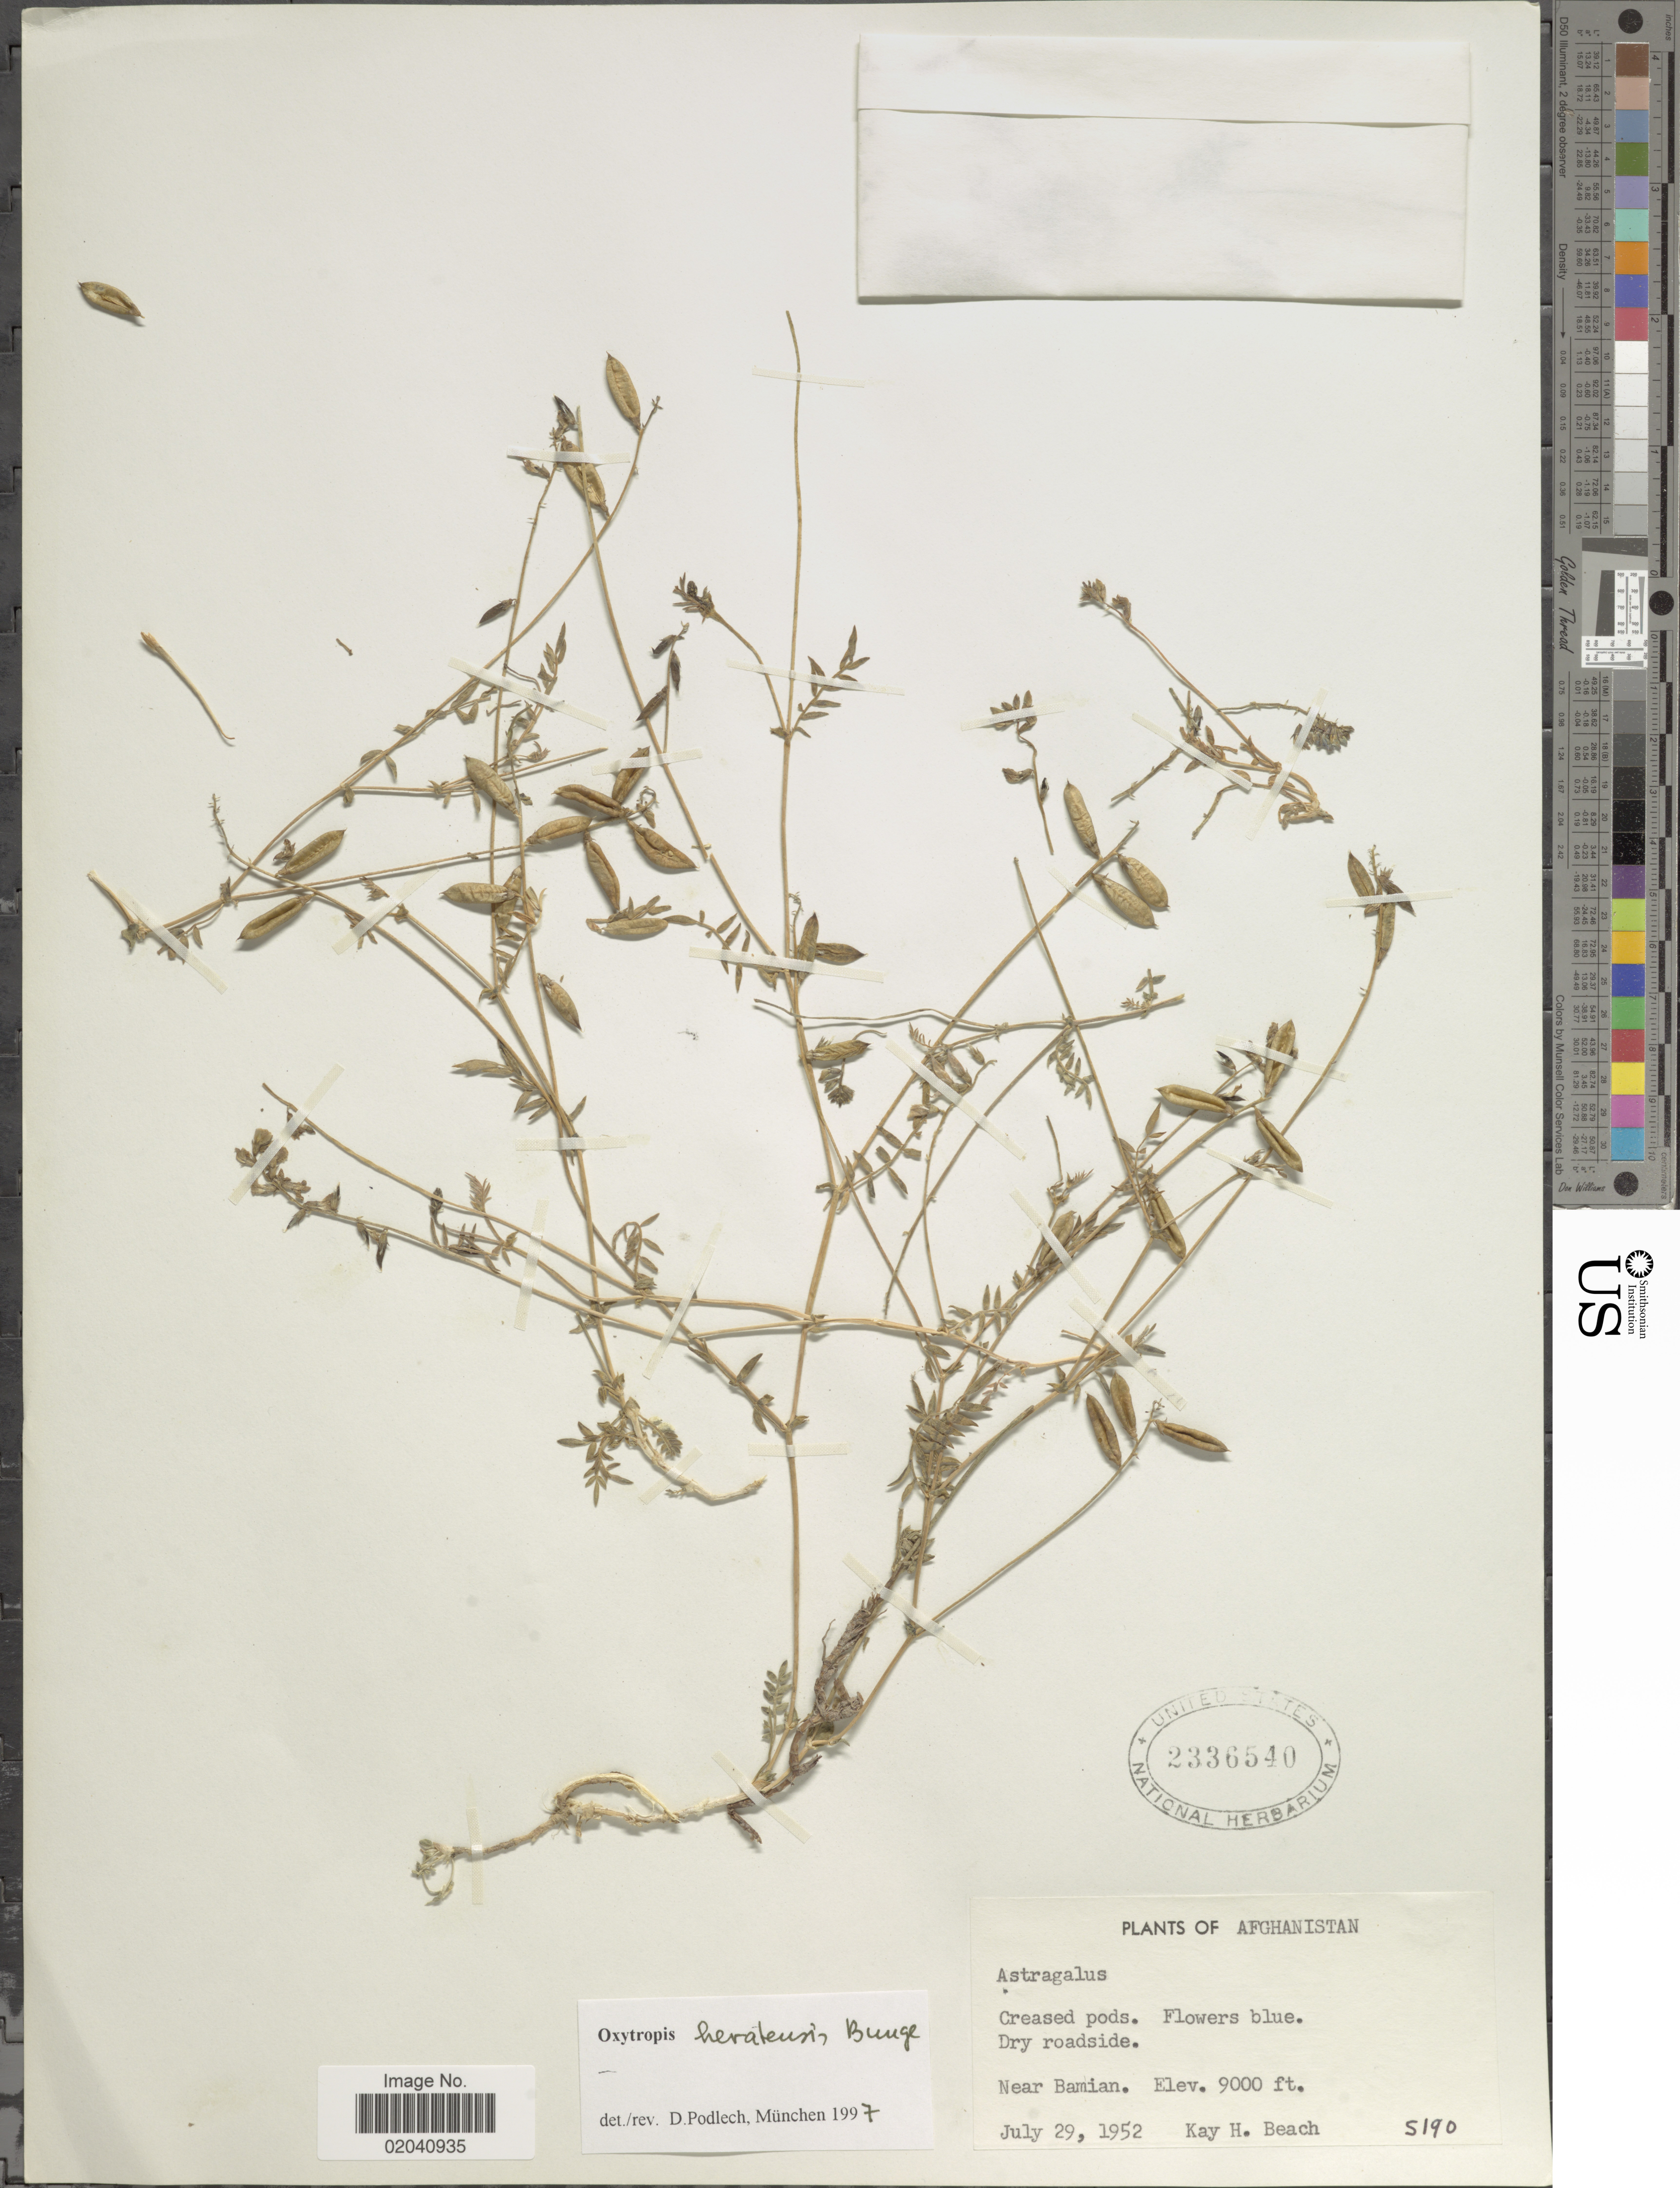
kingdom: Plantae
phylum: Tracheophyta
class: Magnoliopsida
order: Fabales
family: Fabaceae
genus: Oxytropis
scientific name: Oxytropis heratensis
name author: Bunge in Boiss.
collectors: K. H. Beach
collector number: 5190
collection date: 1952-07-29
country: Afghanistan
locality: near Bamian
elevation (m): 2743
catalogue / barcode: US 2336540